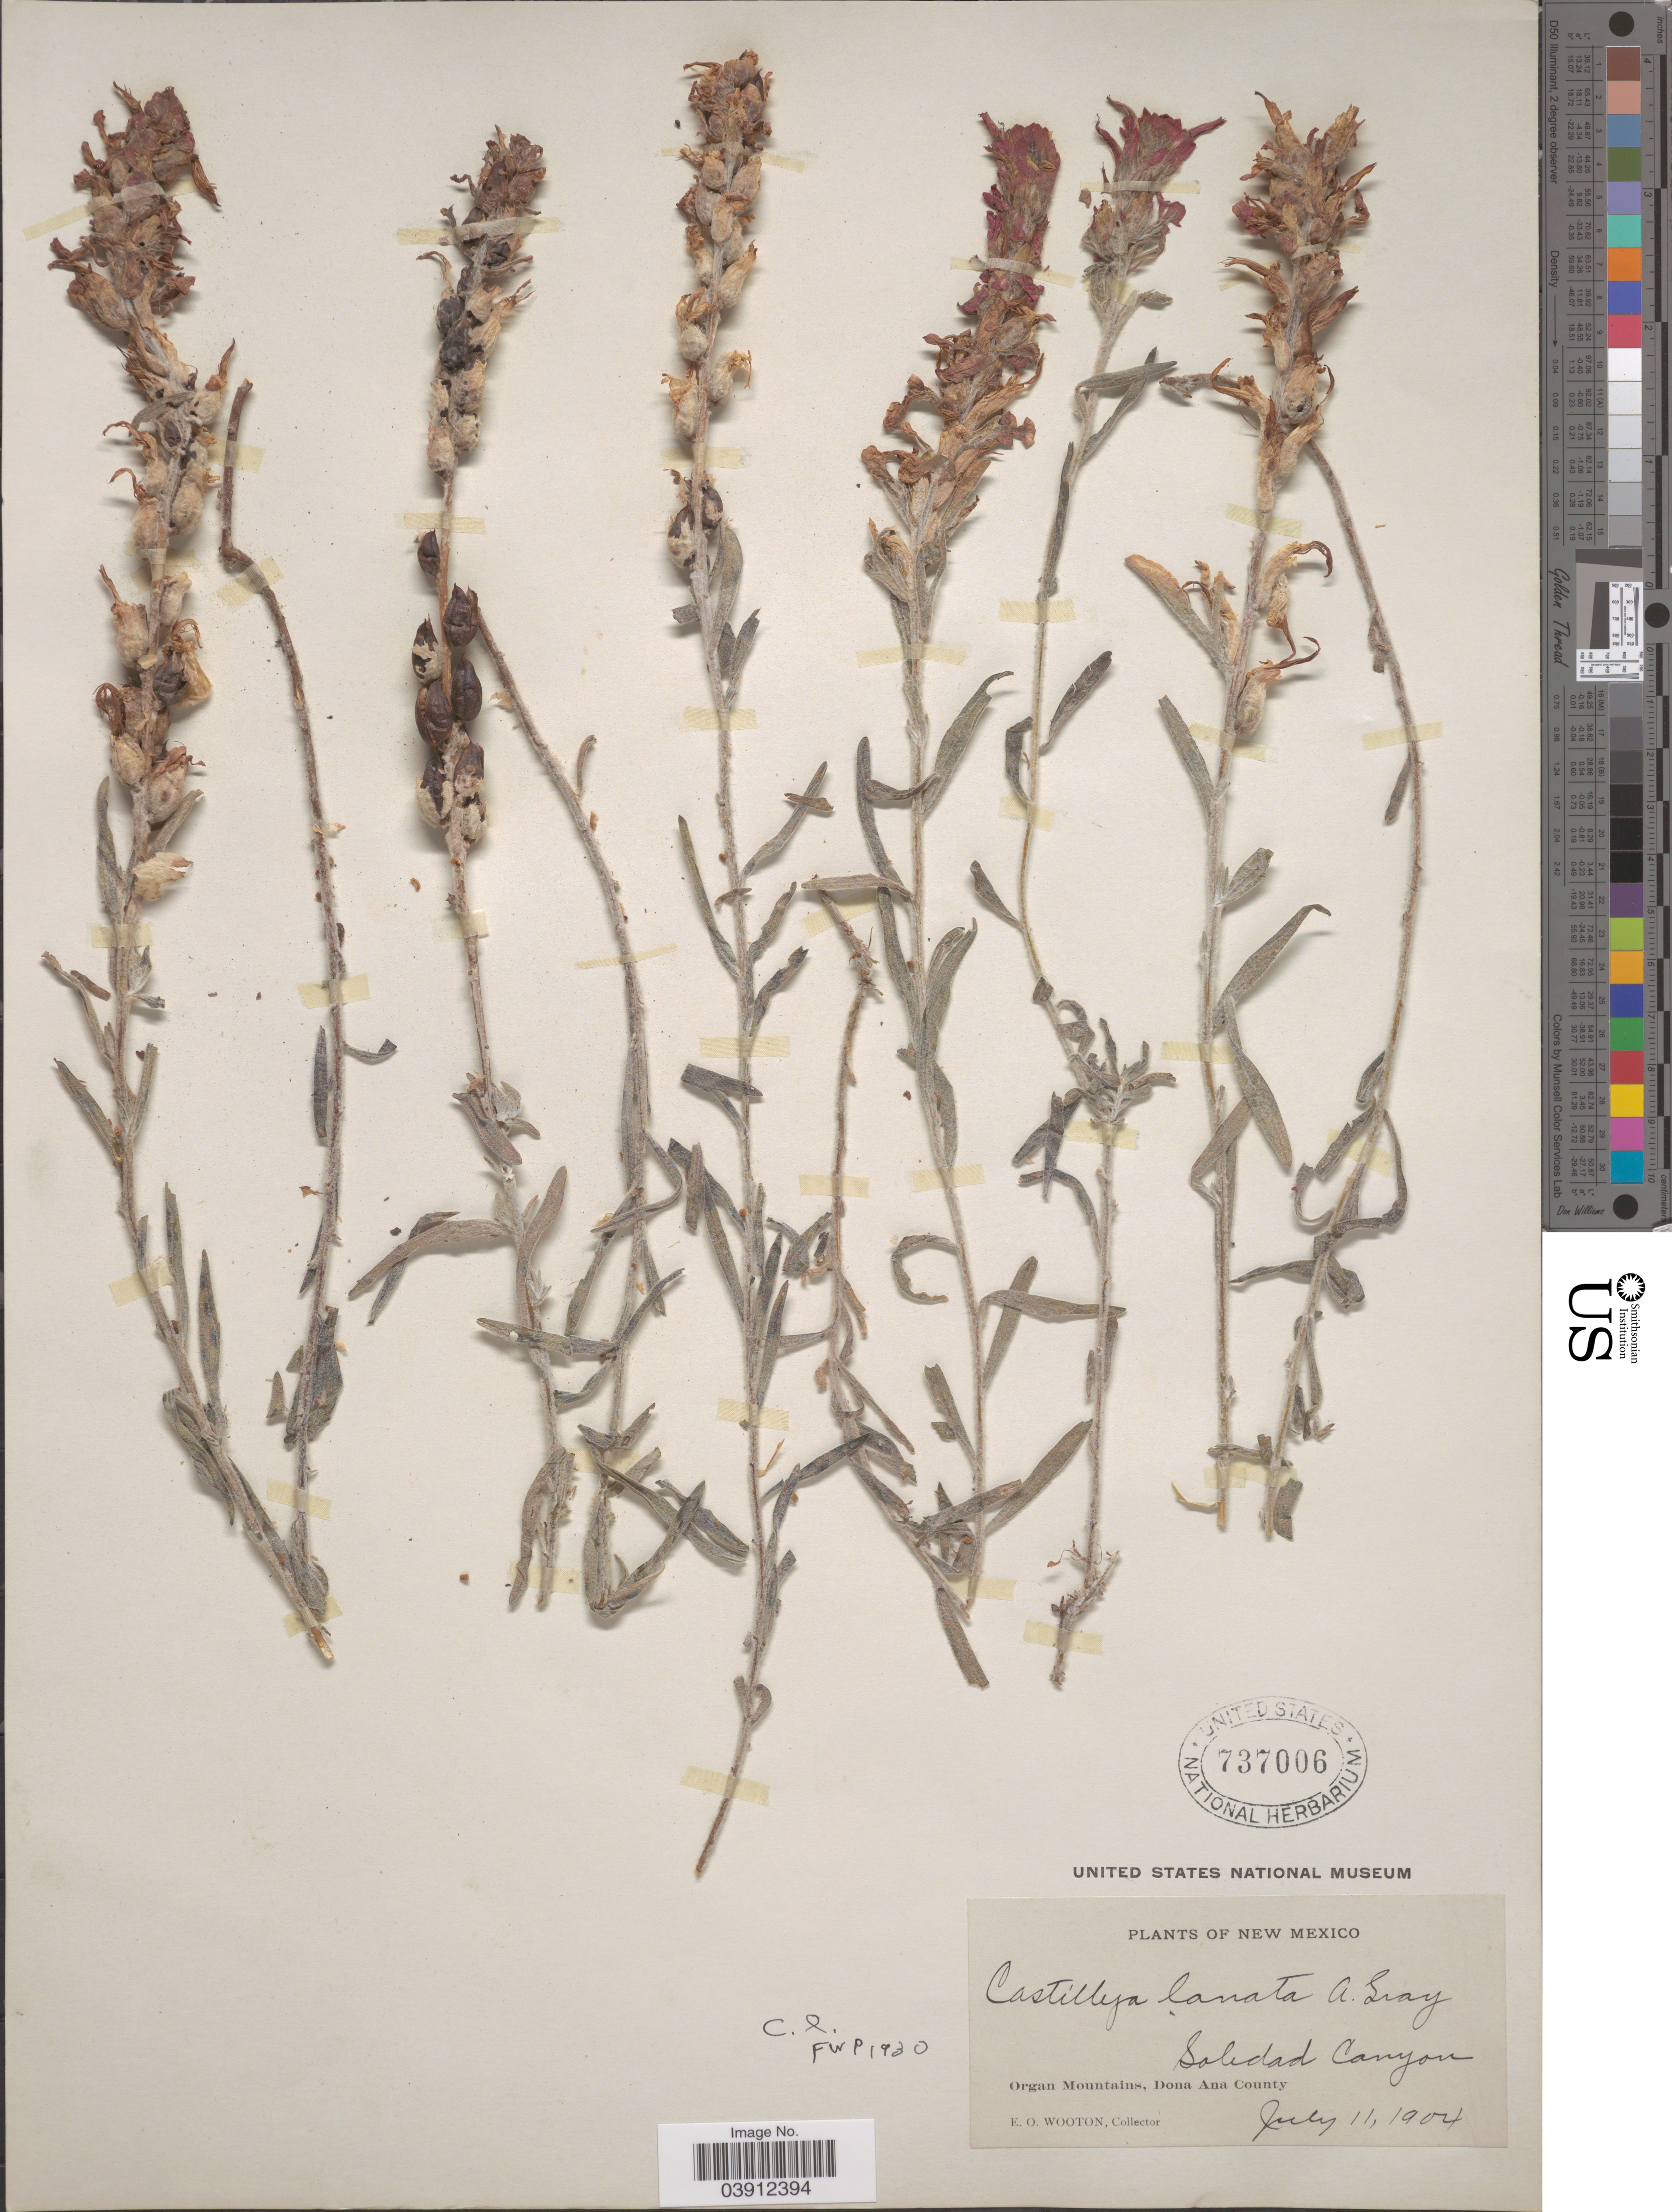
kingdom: Plantae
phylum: Tracheophyta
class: Magnoliopsida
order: Lamiales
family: Orobanchaceae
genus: Castilleja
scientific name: Castilleja lanata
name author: A. Gray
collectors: E. O. Wooton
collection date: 1904-07-11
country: United States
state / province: New Mexico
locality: Soledad Canyon. Organ Mountains, Dona Ana County.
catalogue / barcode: US 737006